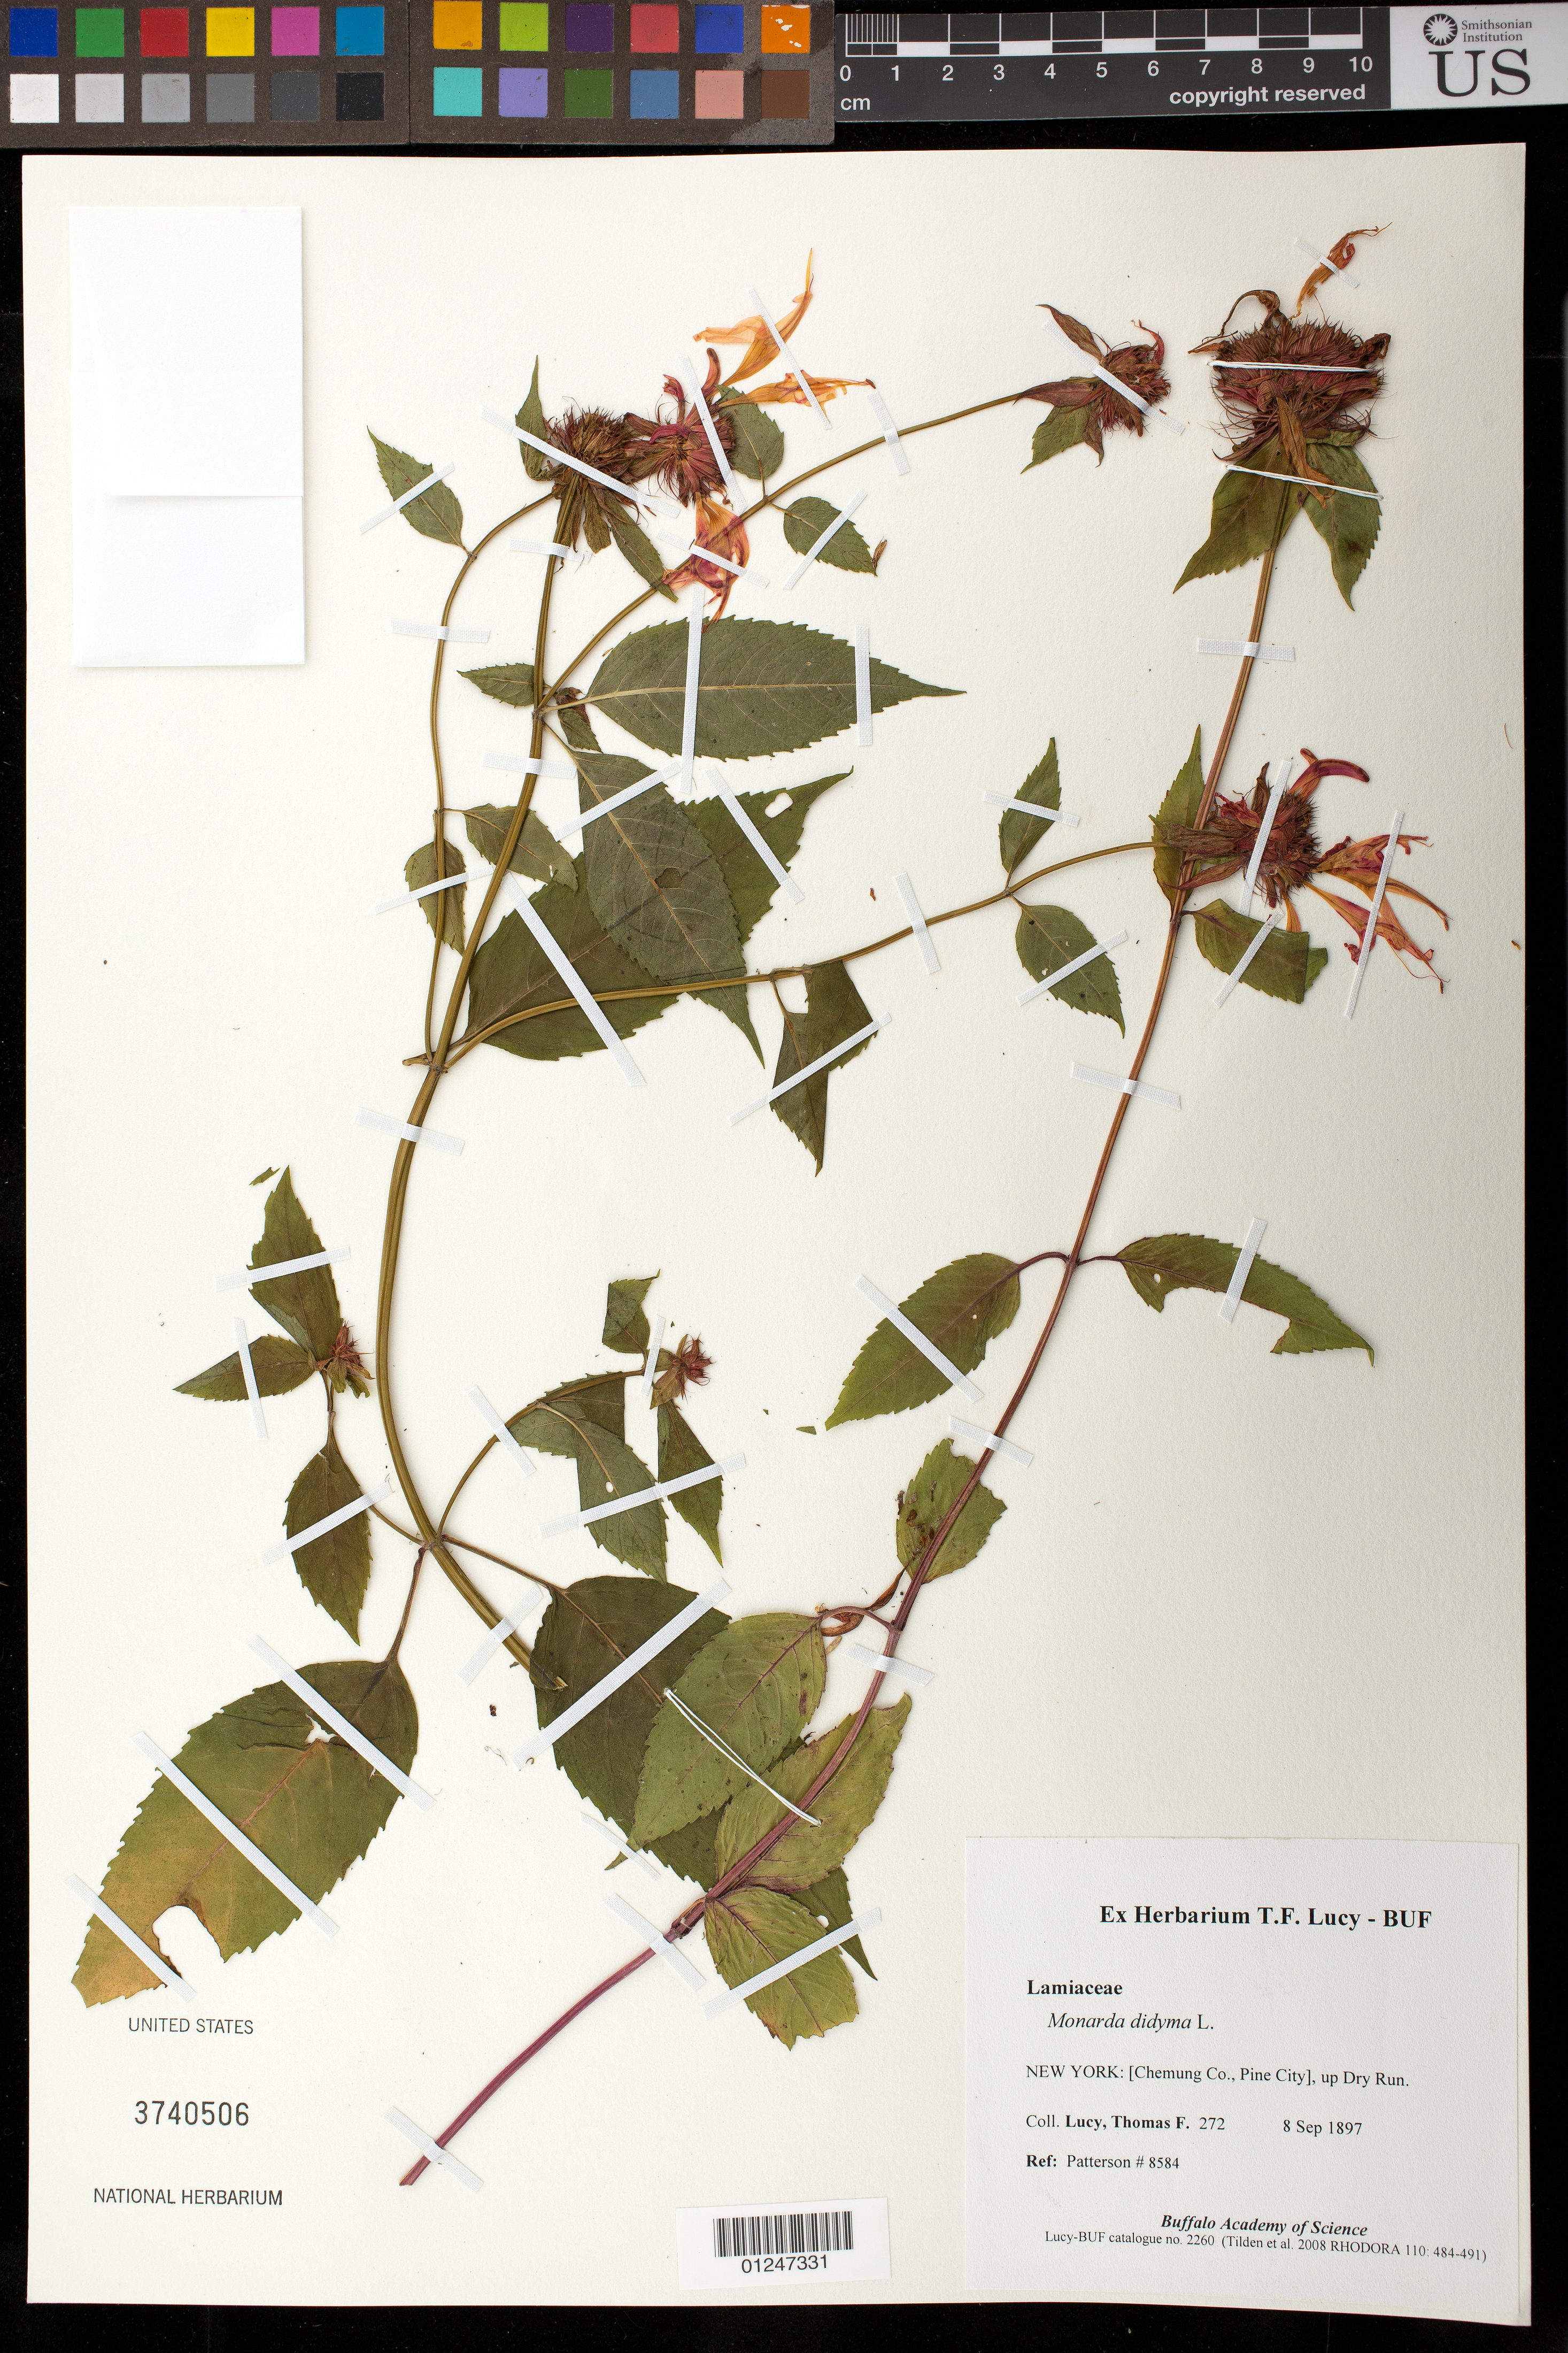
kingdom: Plantae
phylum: Tracheophyta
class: Magnoliopsida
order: Lamiales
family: Lamiaceae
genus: Monarda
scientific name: Monarda didyma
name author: L.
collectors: T. Lucy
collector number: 272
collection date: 1897-09-08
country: United States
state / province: New York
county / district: Chemung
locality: Pine City, up Dry Run.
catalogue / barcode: US 3740506